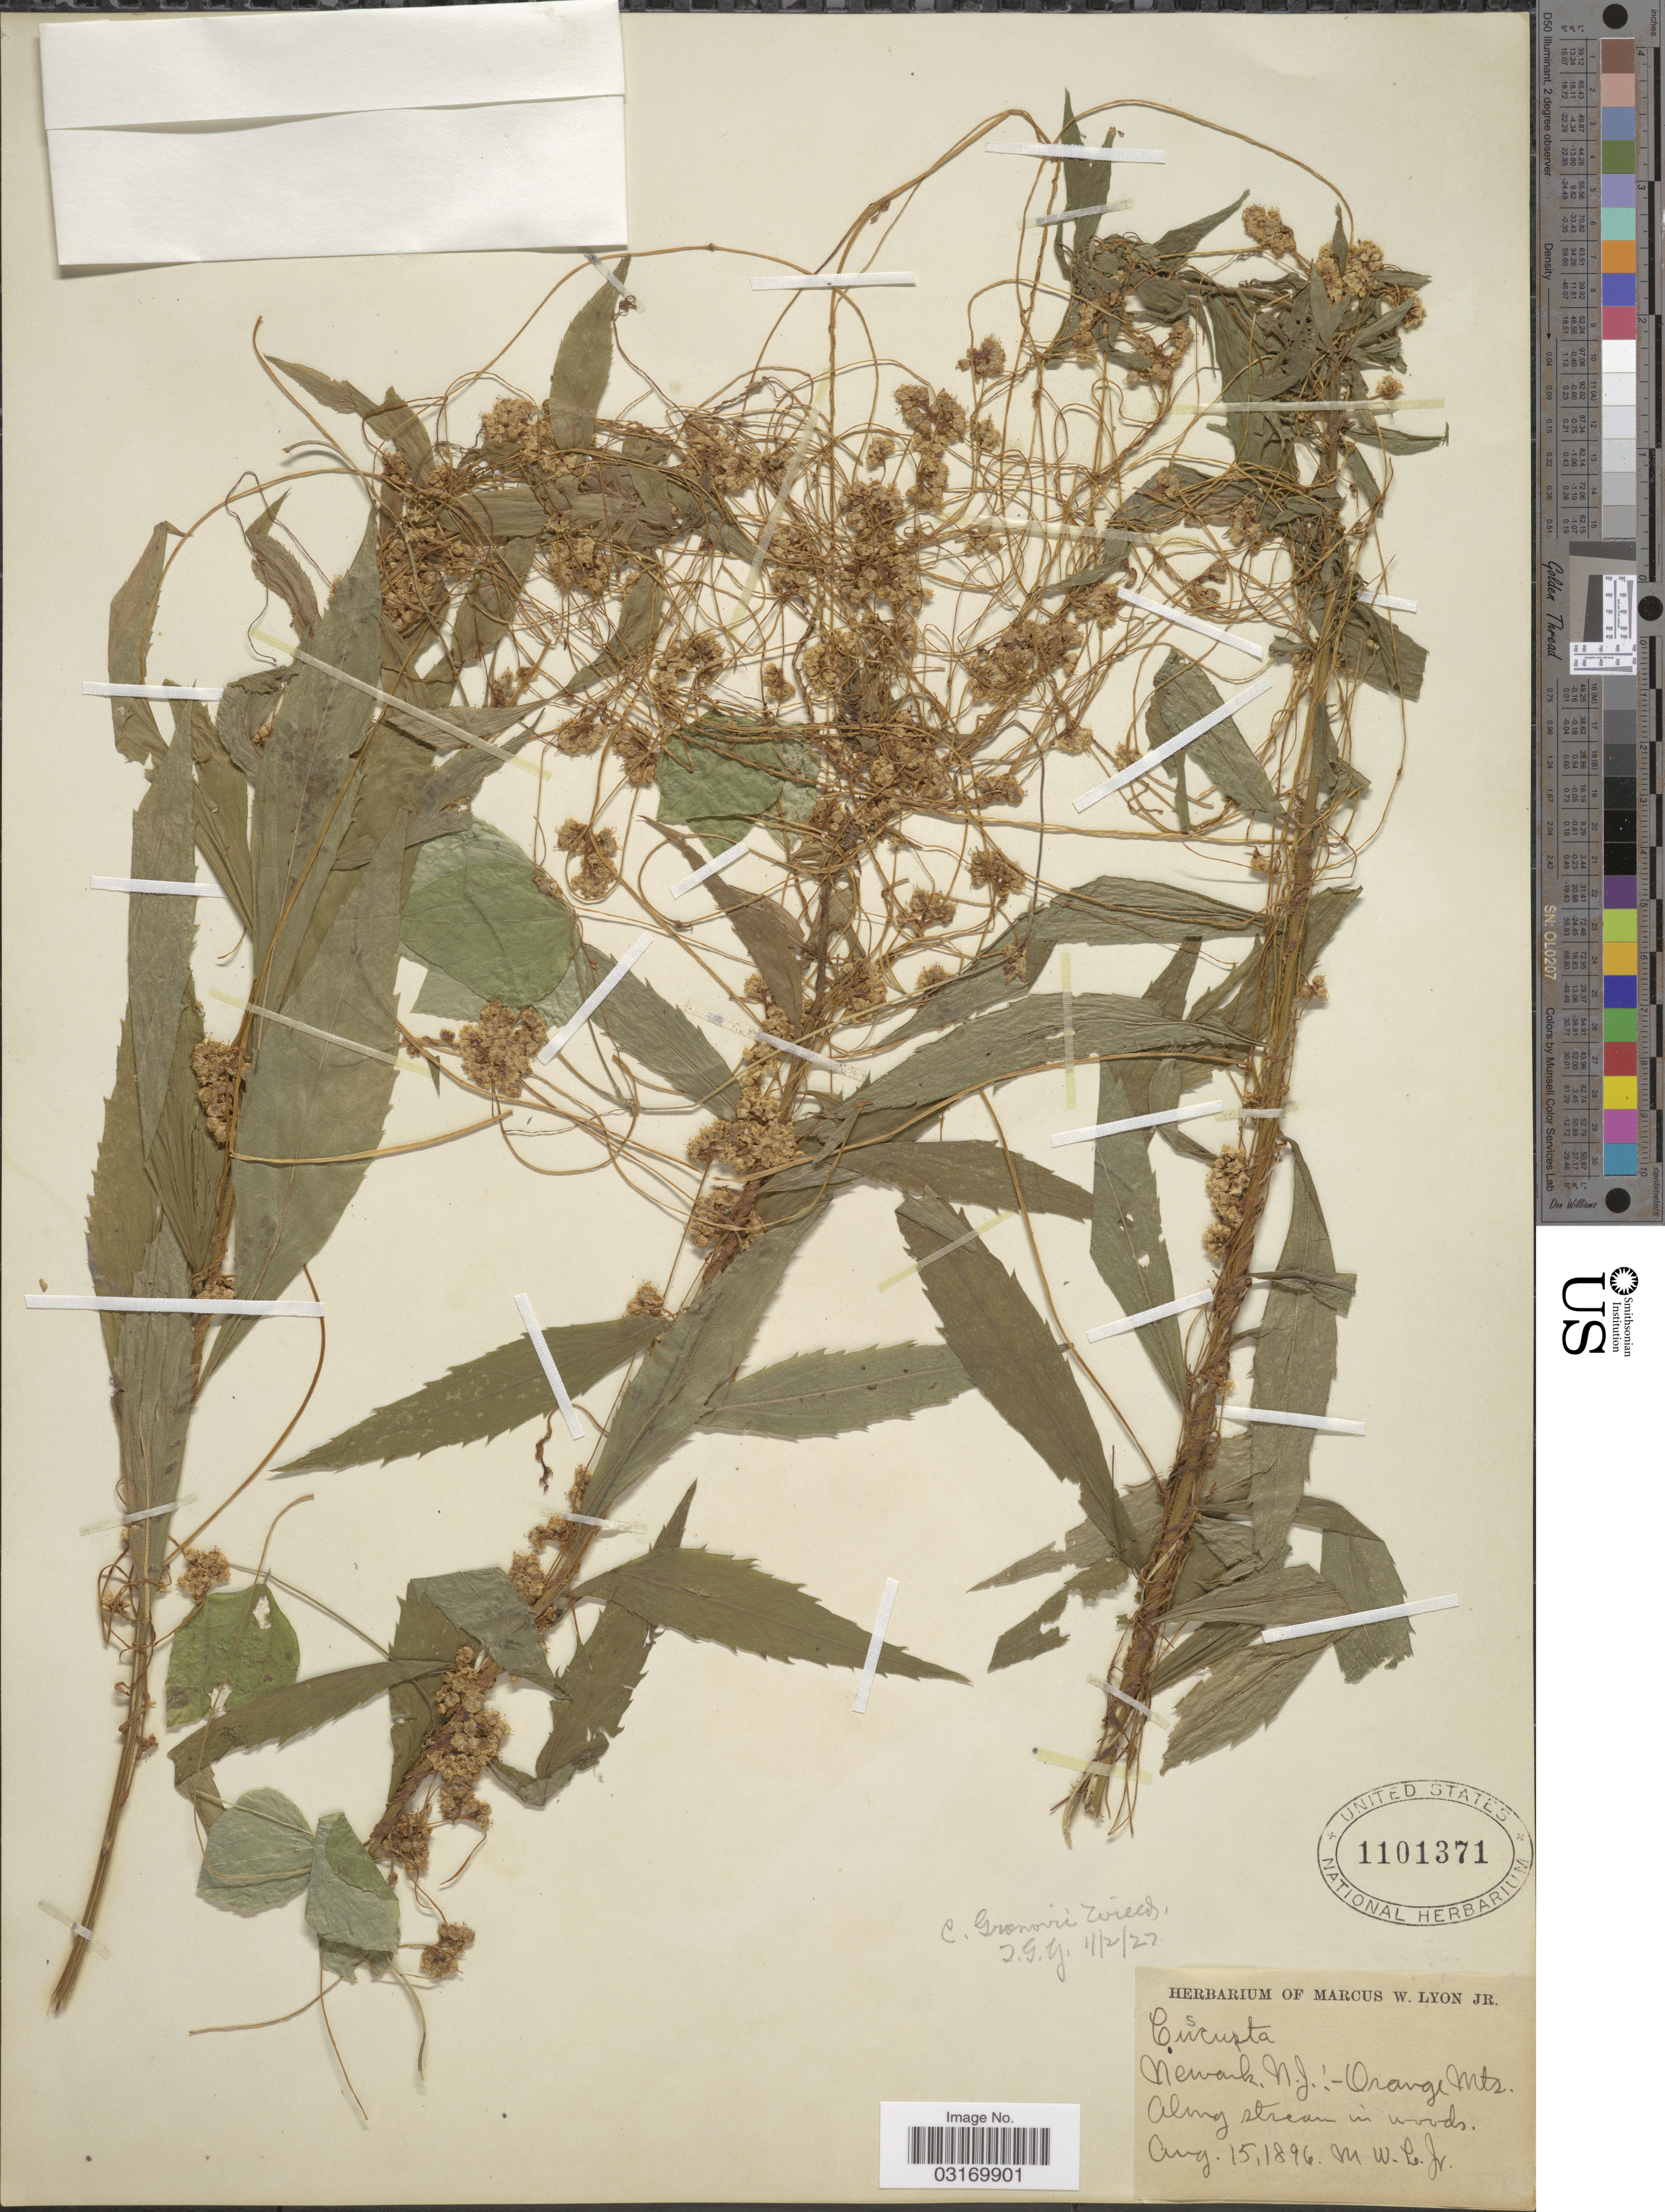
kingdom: Plantae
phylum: Tracheophyta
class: Magnoliopsida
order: Solanales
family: Convolvulaceae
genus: Cuscuta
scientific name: Cuscuta gronovii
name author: Willd. ex Schult.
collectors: M. W. Lyon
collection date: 1896-08-15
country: United States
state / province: New Jersey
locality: Newark N.J. - Orange Mts. Along stream in woods.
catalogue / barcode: US 1101371